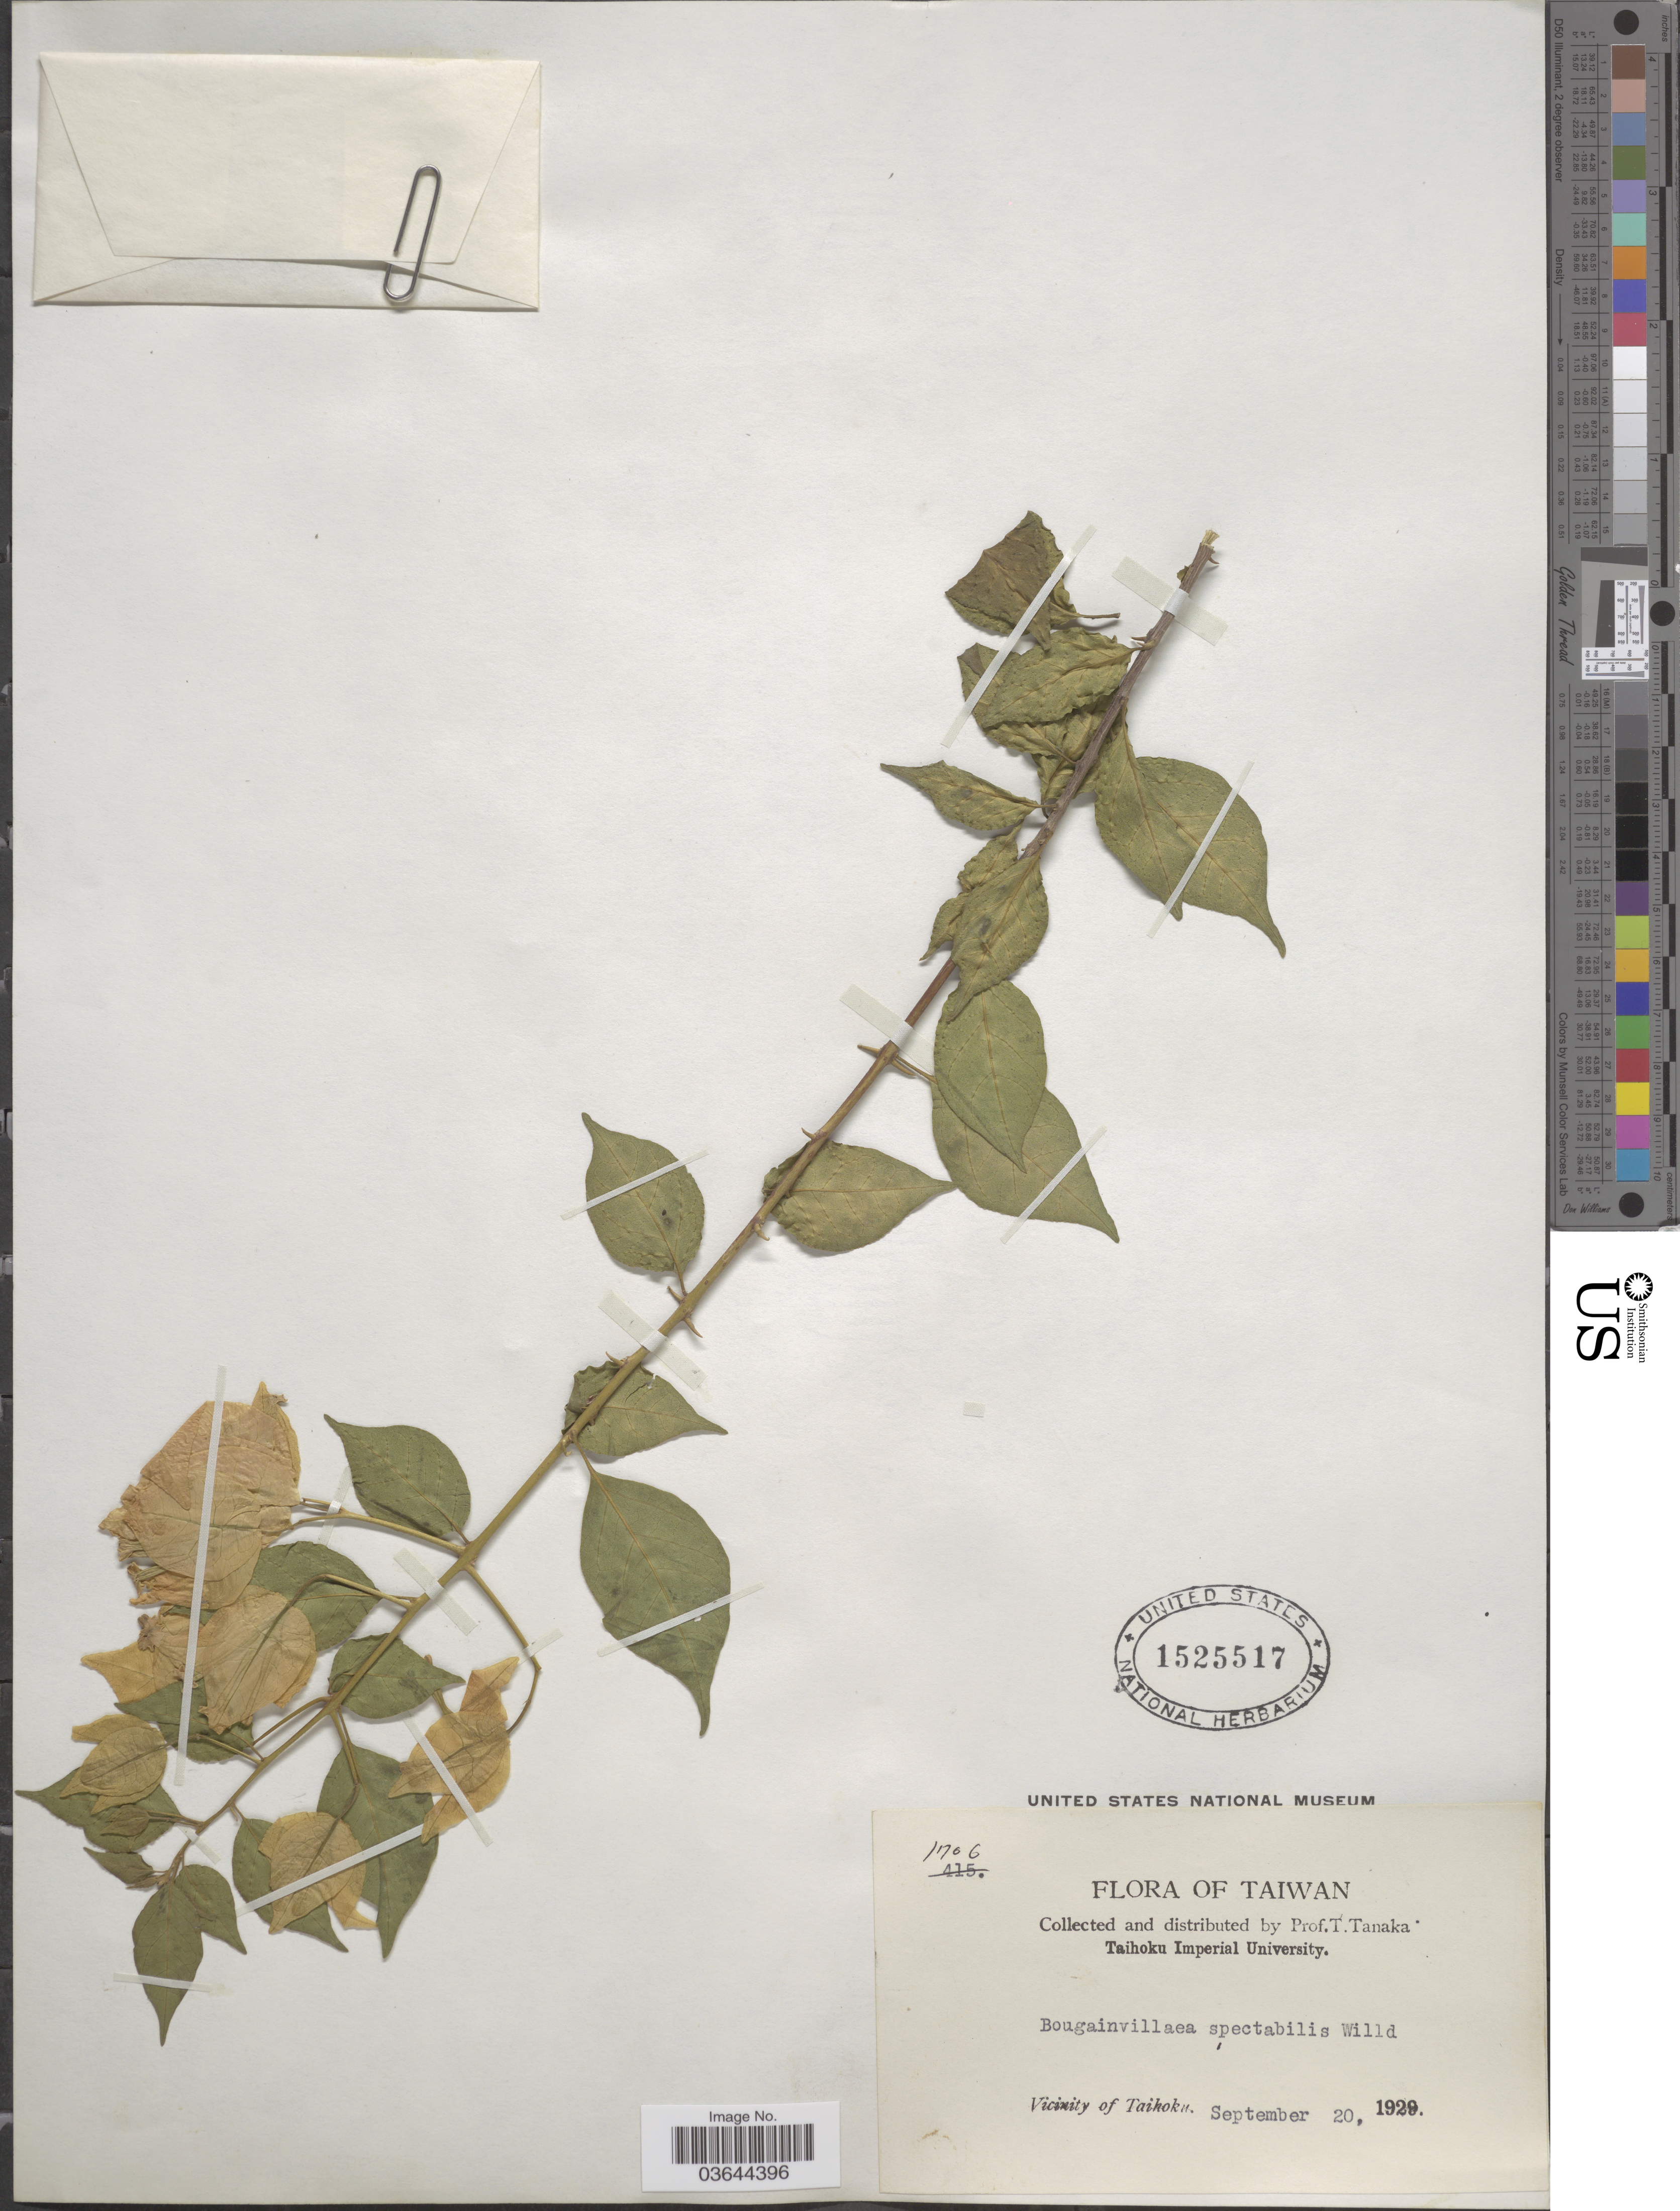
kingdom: Plantae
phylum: Tracheophyta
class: Magnoliopsida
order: Caryophyllales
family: Nyctaginaceae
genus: Bougainvillea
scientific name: Bougainvillea spectabilis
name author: Willd.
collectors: T. Tanaka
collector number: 11706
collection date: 1929-09-20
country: Taiwan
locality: Vicinity of Taikoku.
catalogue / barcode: US 1525517